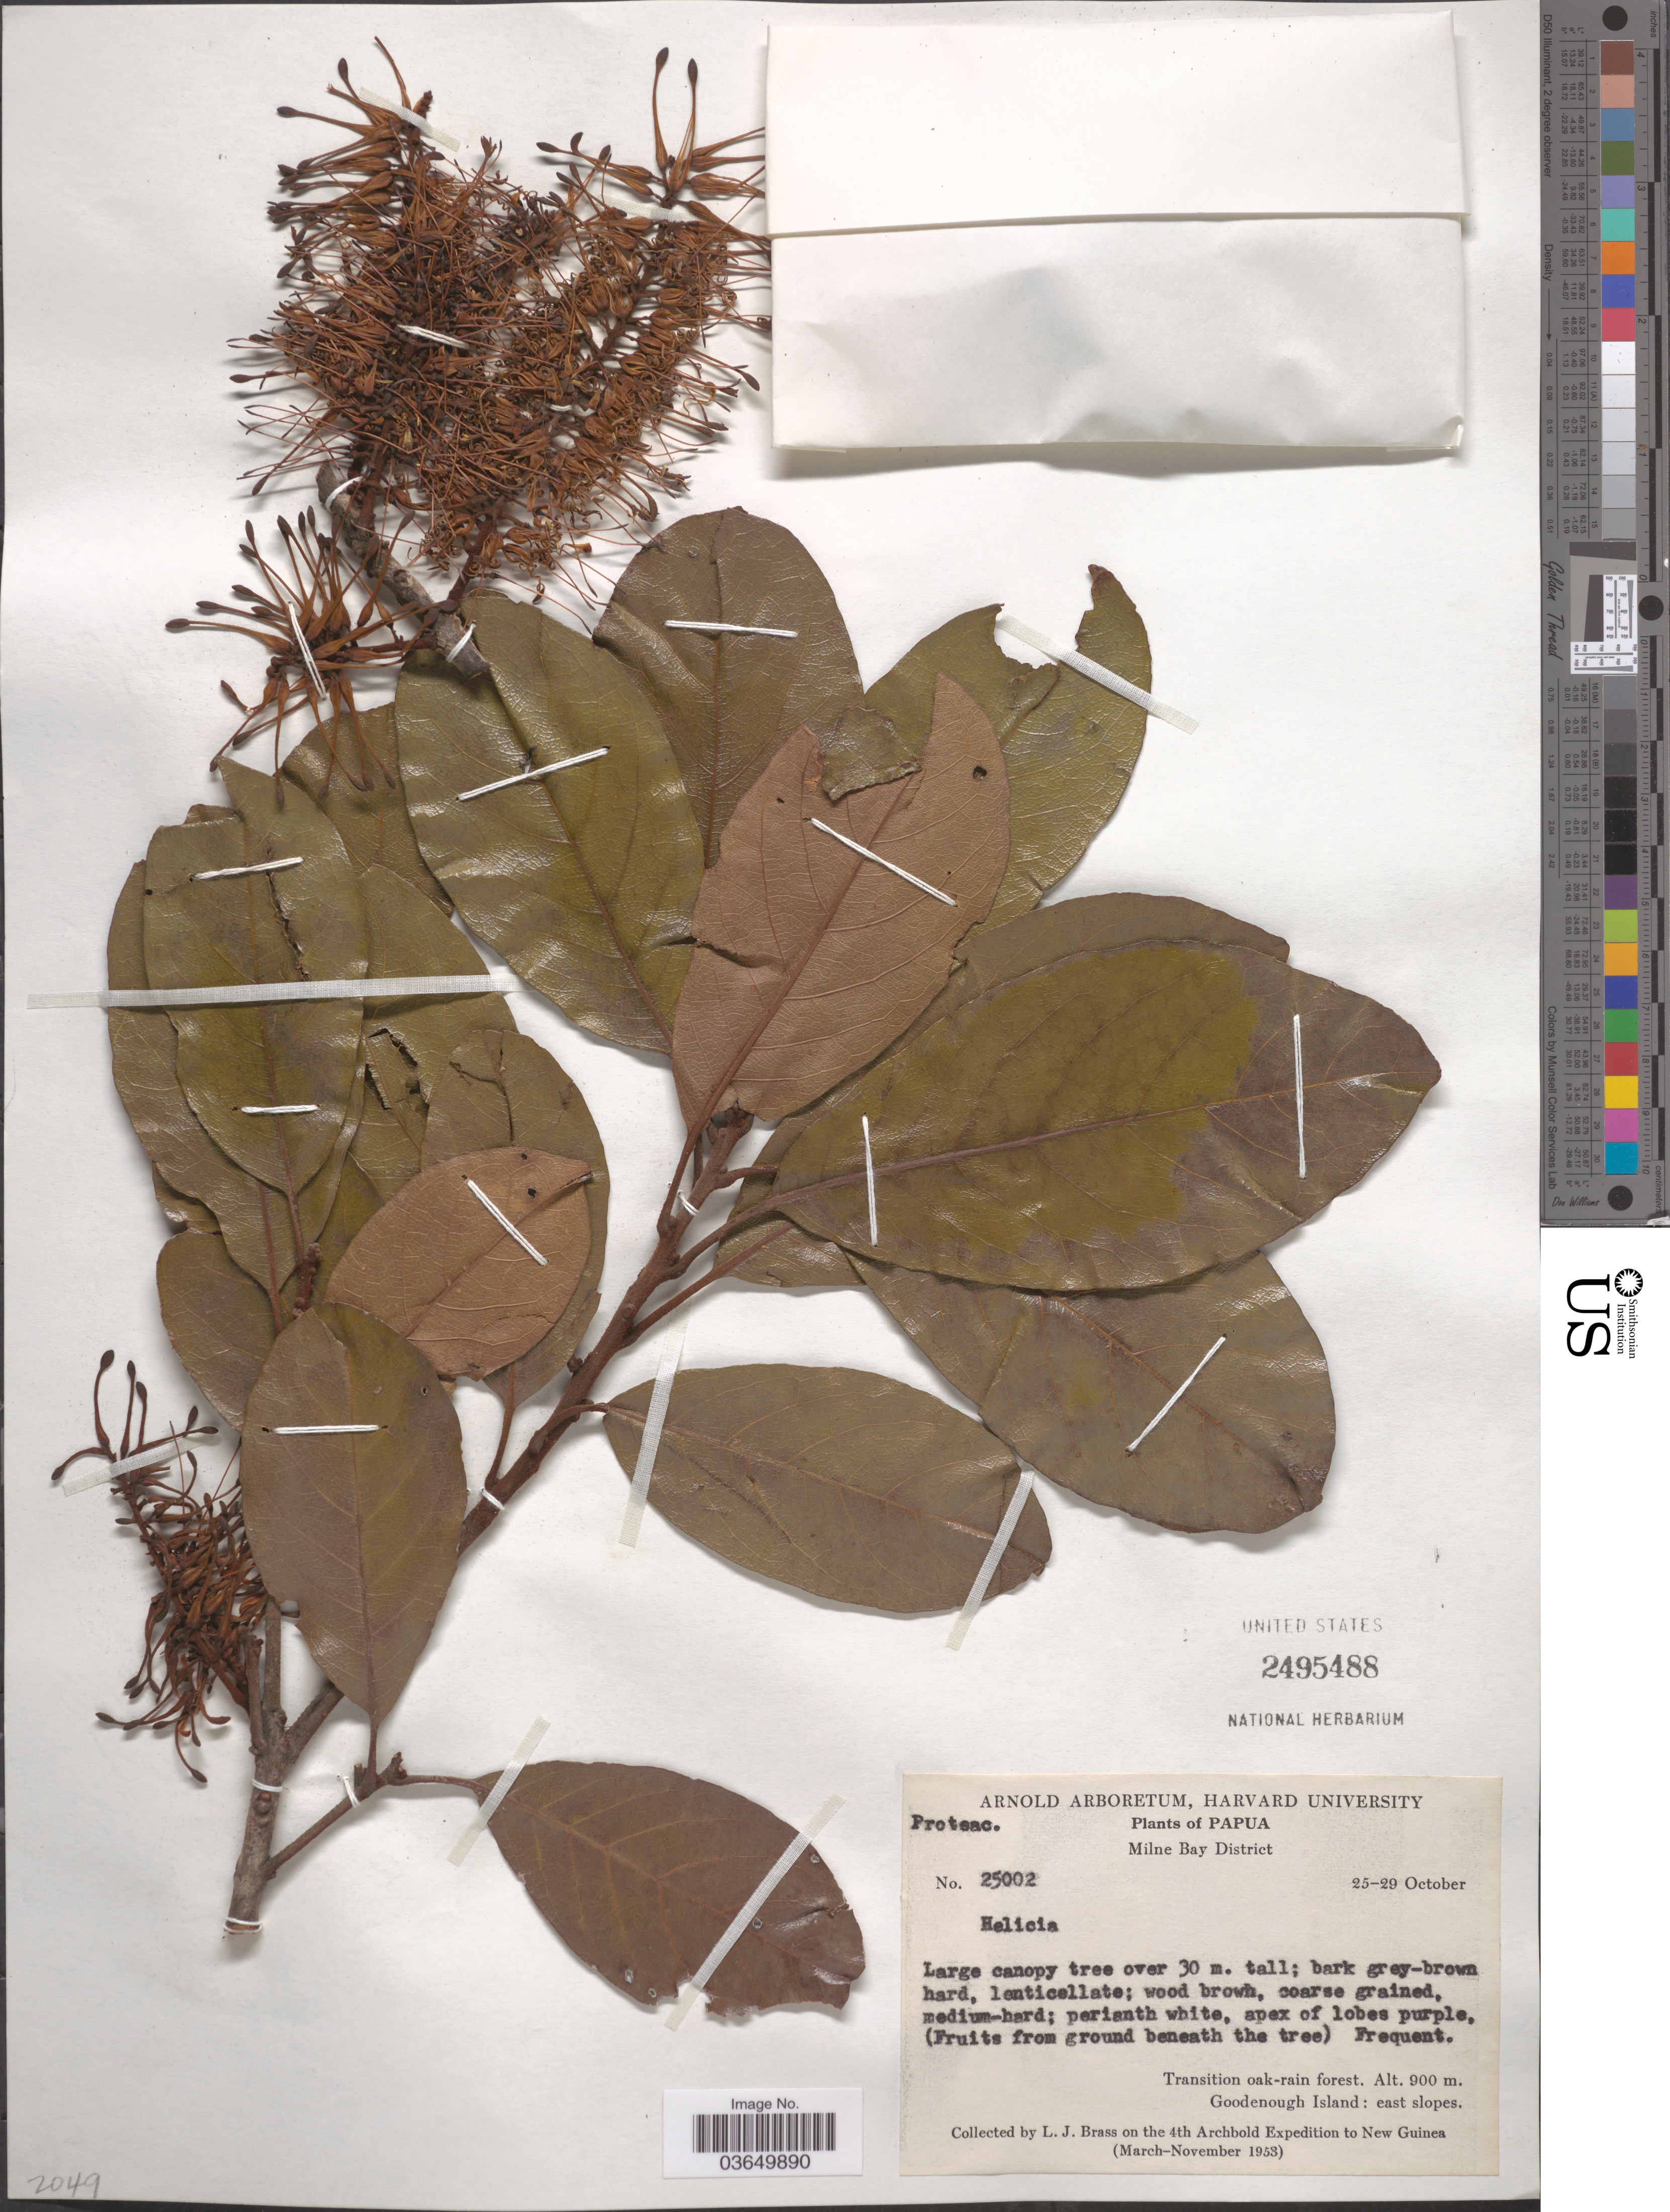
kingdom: Plantae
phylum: Tracheophyta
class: Magnoliopsida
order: Proteales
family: Proteaceae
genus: Helicia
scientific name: Helicia sp.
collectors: L. J. Brass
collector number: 25002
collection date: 1953-10-25/1953-10-29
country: Papua New Guinea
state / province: Milne Bay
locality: Papua. Milne Bay District. Goodenough Island: east slopes. New Guinea.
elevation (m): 900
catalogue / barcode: US 2495488